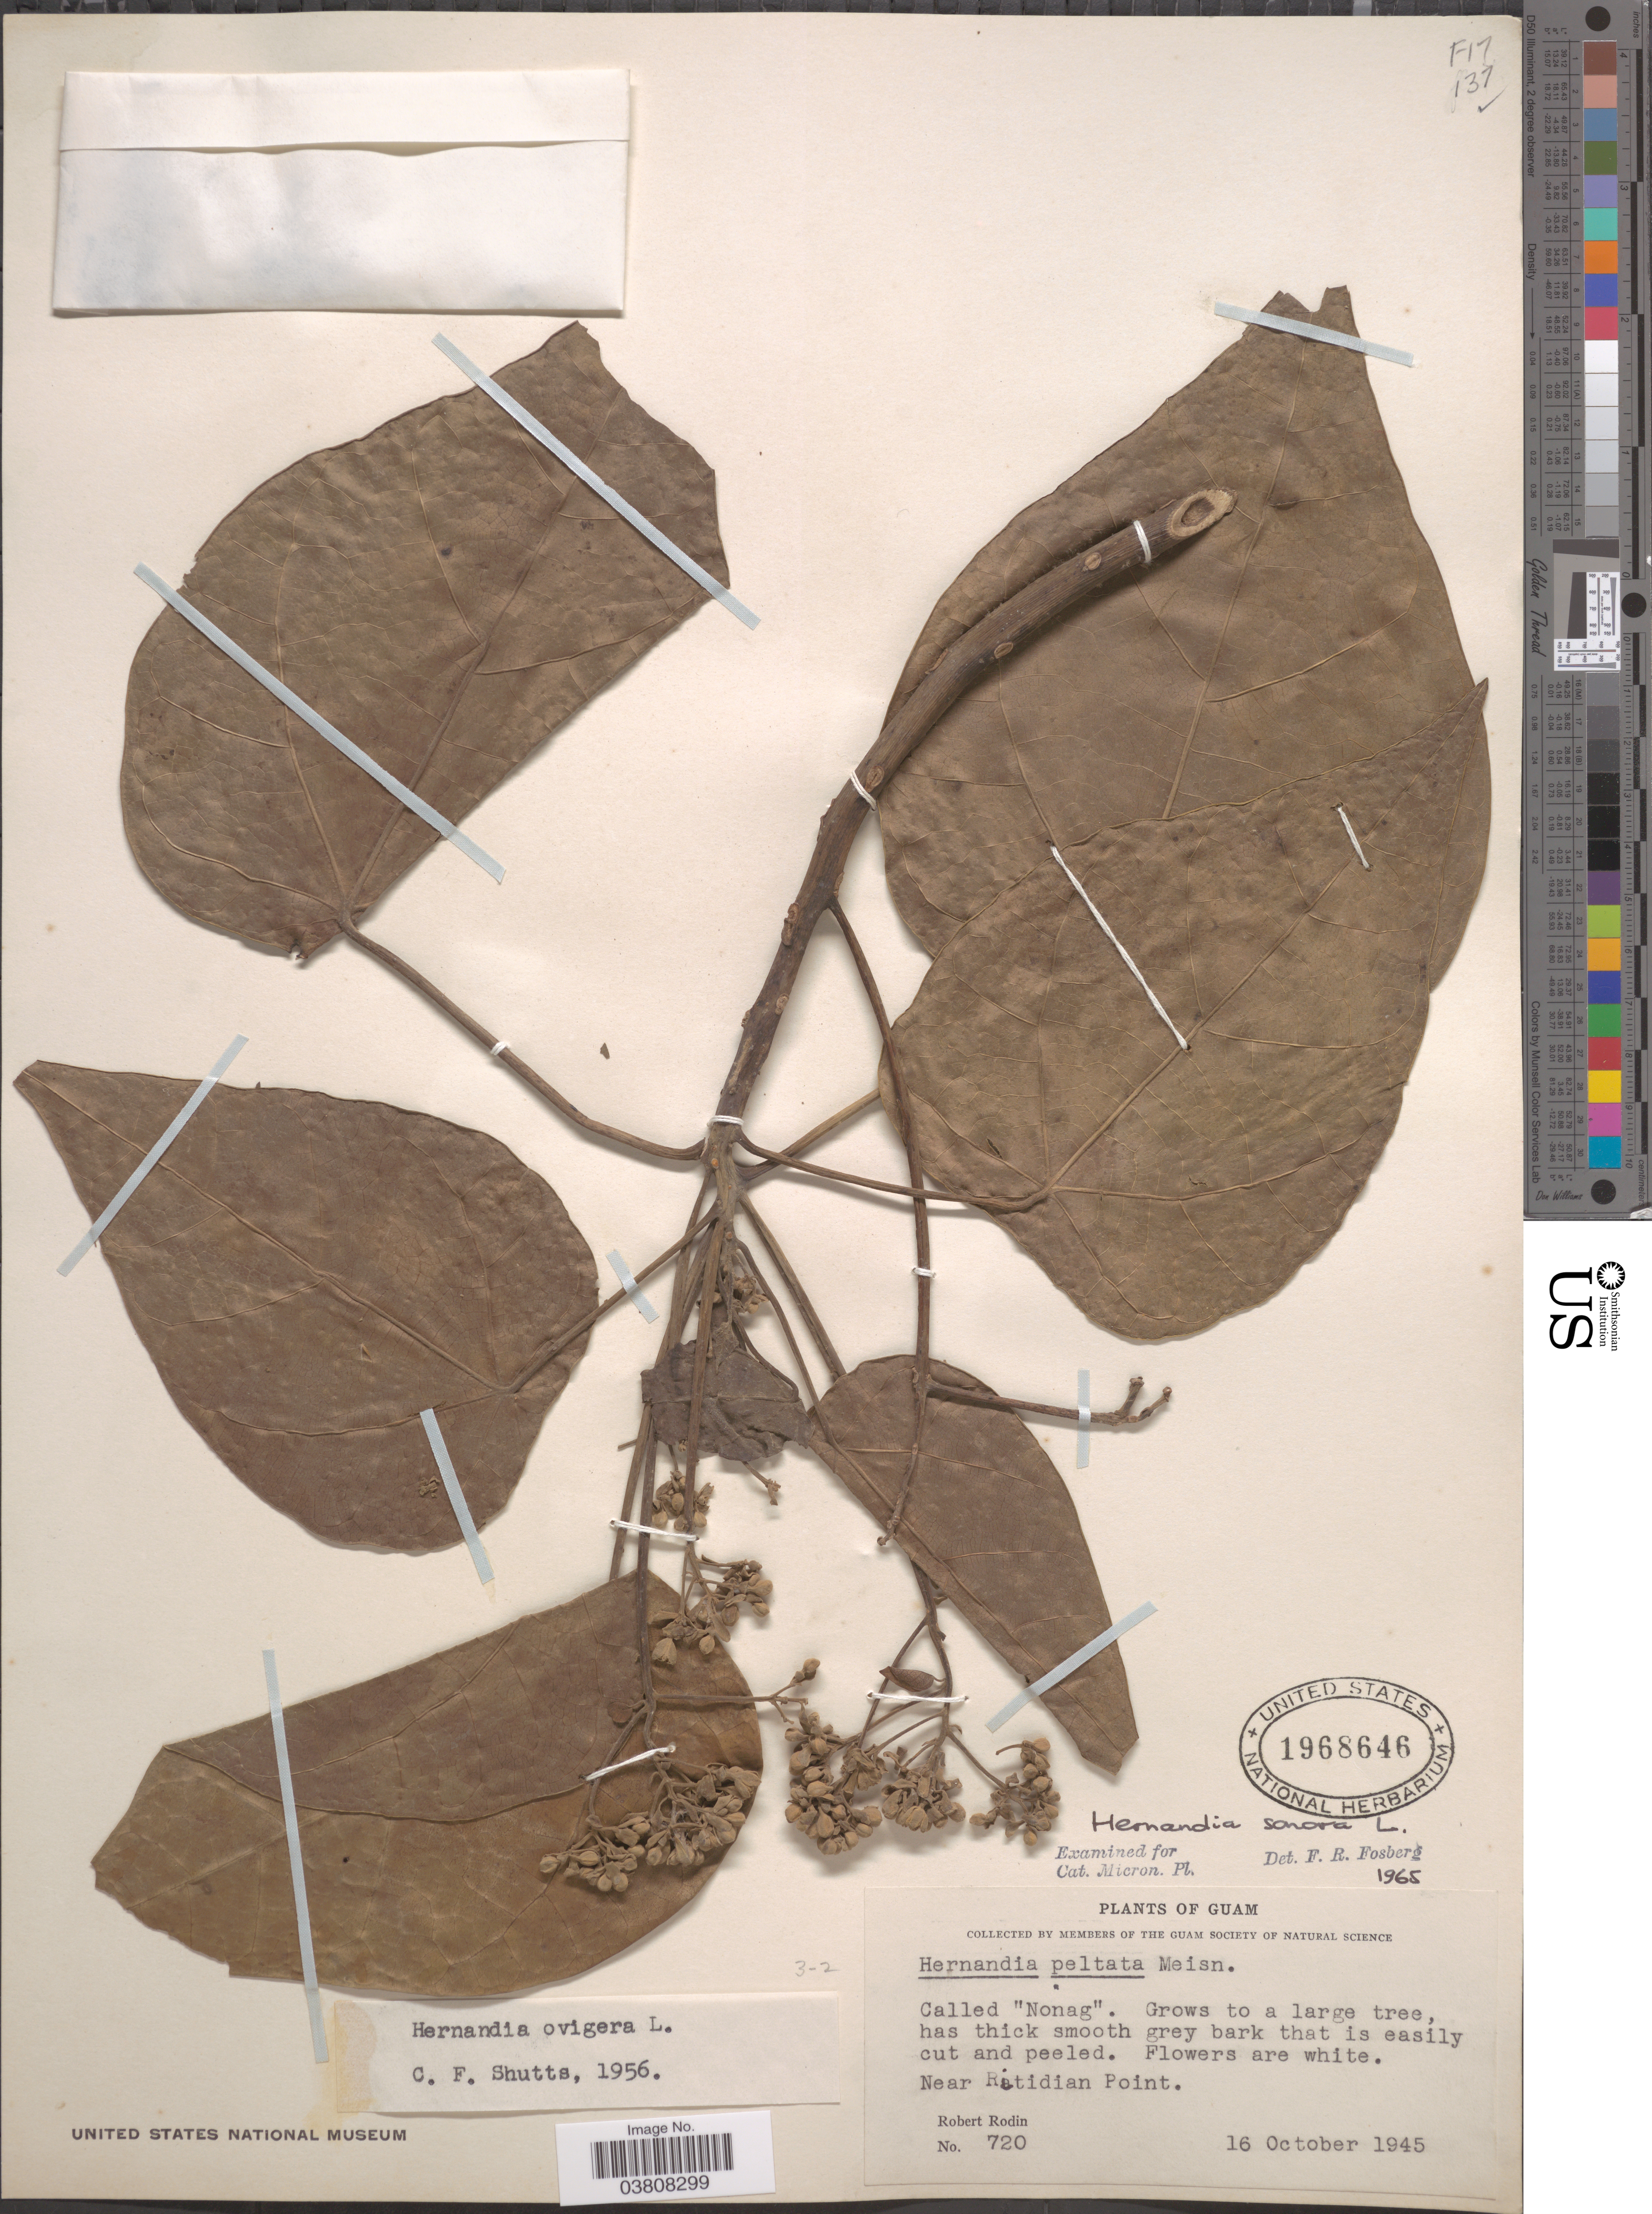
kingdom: Plantae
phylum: Tracheophyta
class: Magnoliopsida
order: Laurales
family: Hernandiaceae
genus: Hernandia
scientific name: Hernandia nymphaeifolia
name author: (C. Presl) Kubitzki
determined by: Strong, Mark T., (BOT), Smithsonian Institution - National Museum of Natural History (UNITED STATES)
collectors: R. Rodin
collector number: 720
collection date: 1945-10-16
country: Guam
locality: Near Ritidian Point.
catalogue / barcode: US 1968646